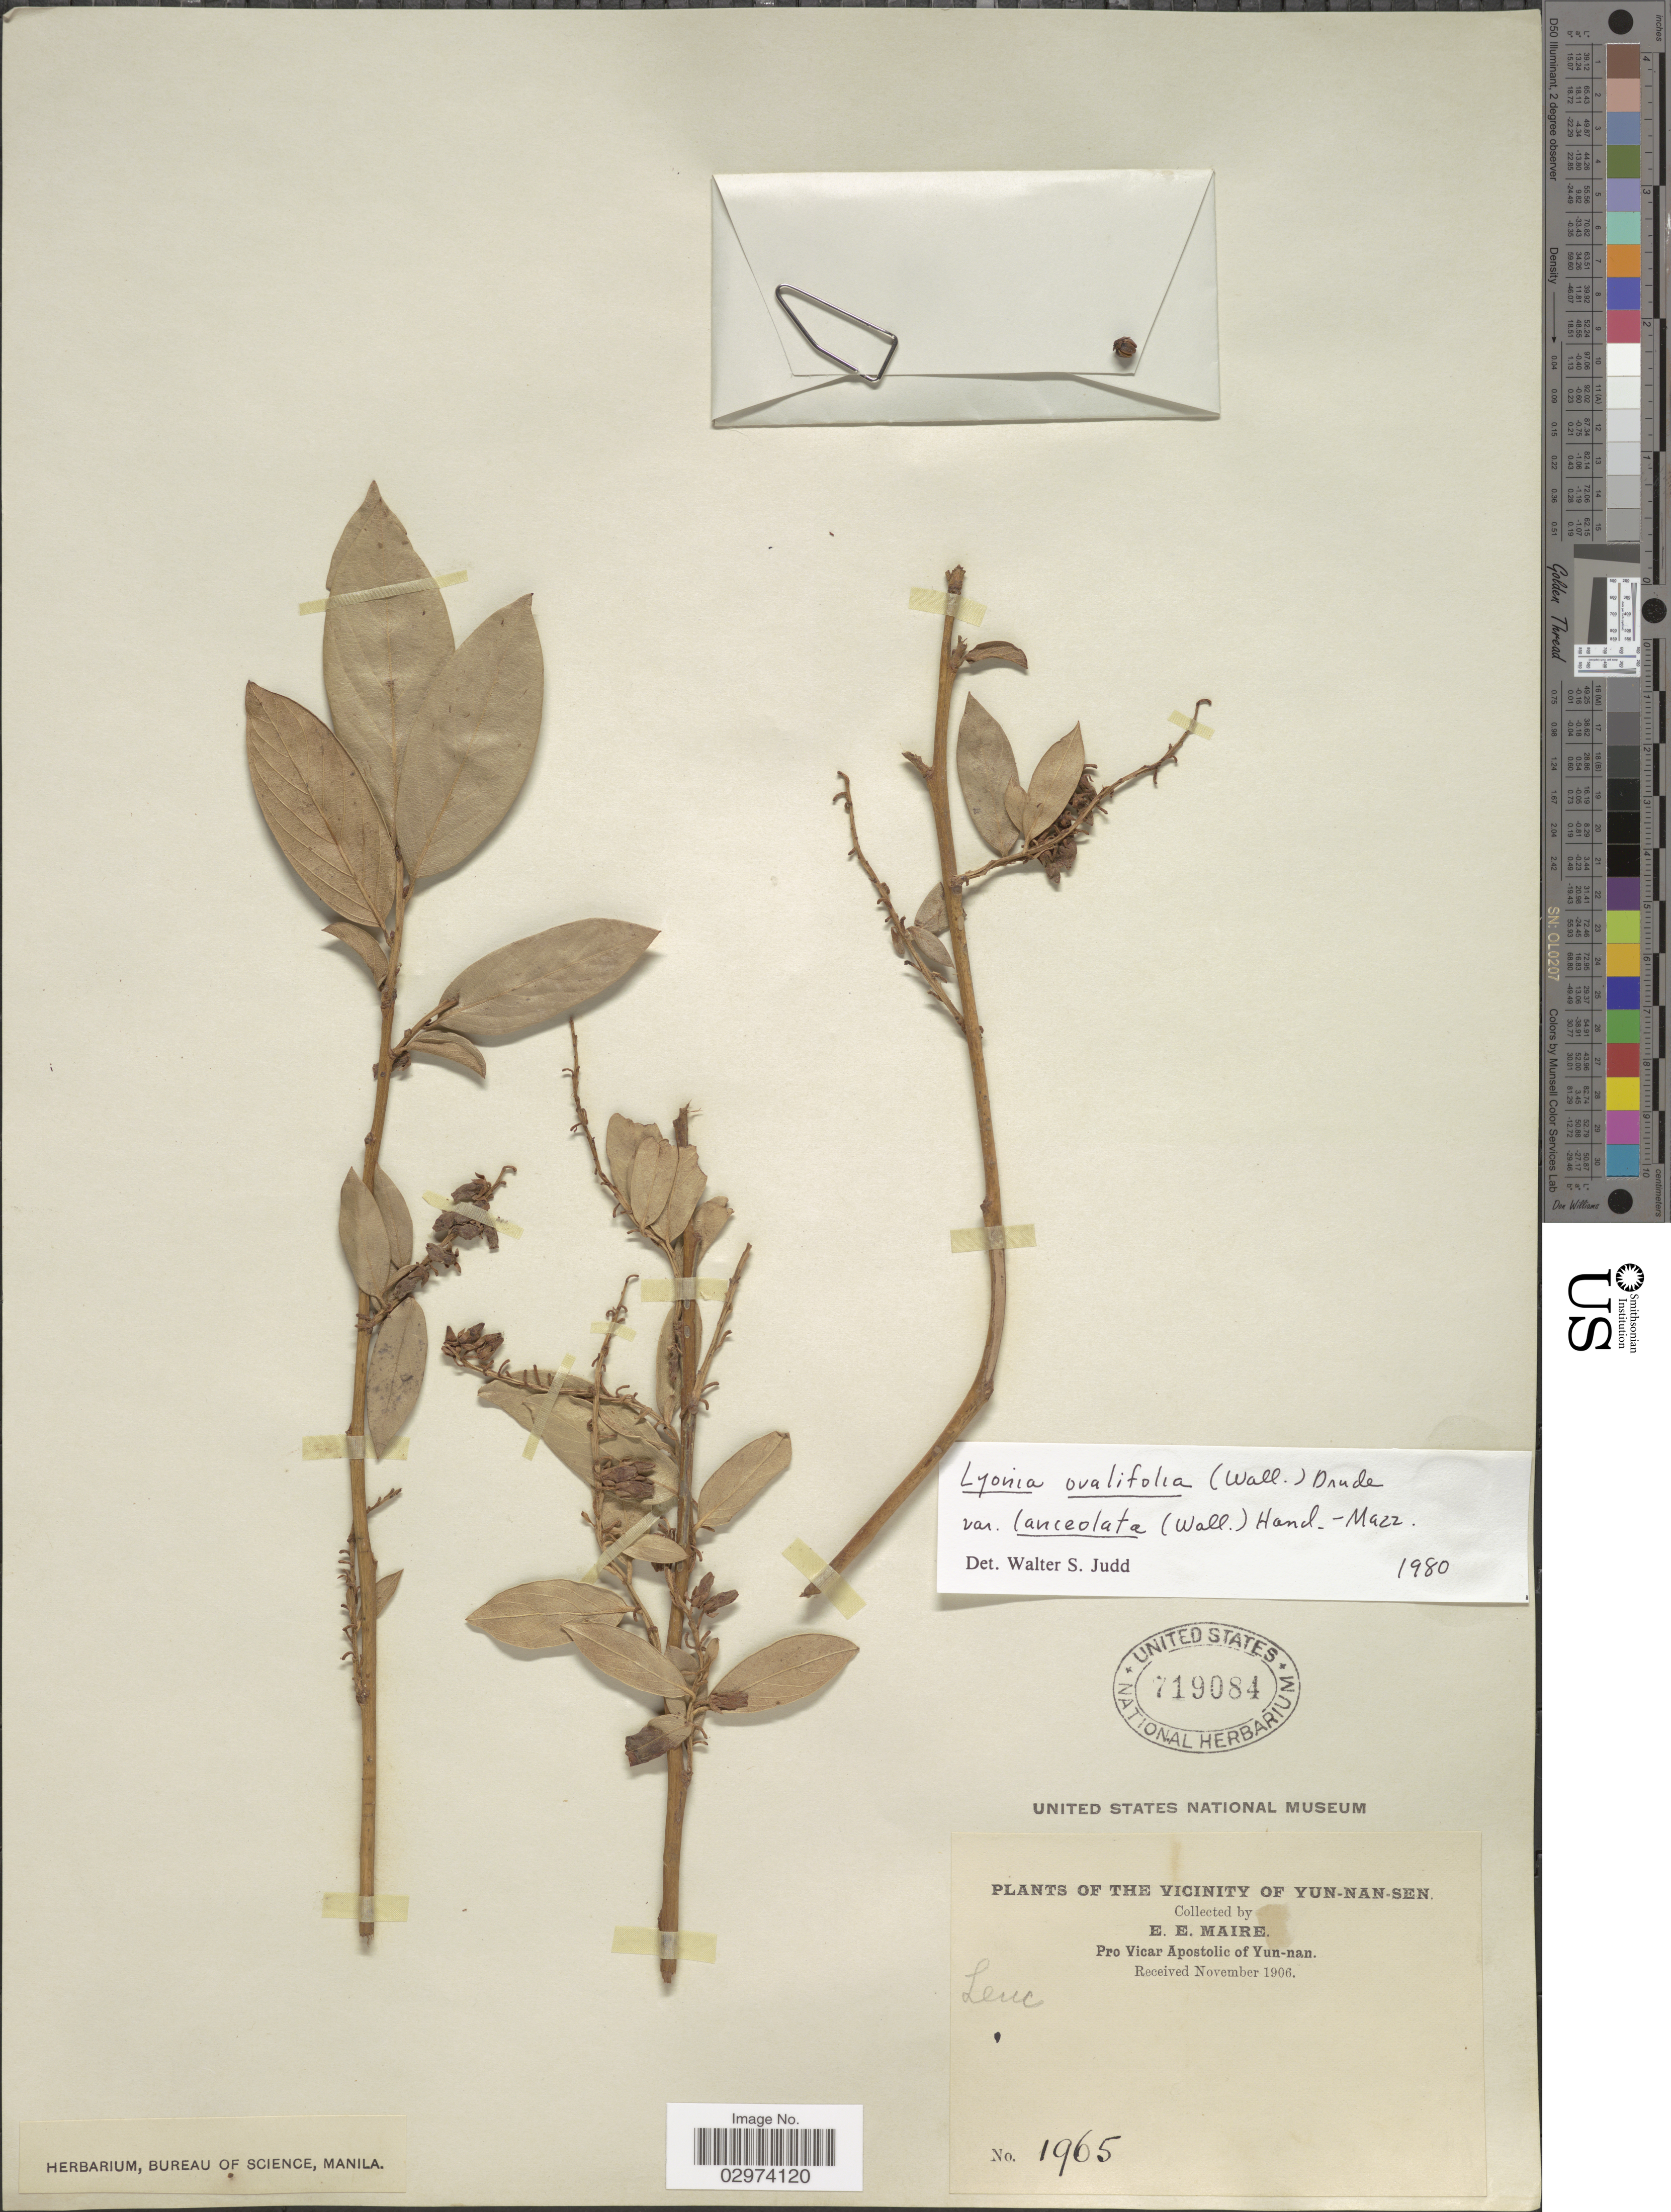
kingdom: Plantae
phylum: Tracheophyta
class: Magnoliopsida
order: Ericales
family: Ericaceae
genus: Lyonia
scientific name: Lyonia ovalifolia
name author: (Wall.) Drude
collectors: E. E. Maire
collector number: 1965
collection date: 1906-11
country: China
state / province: Yunnan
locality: Vicinity of Yun-Nan-Sen. Pro Vicar Apostolic of Yun-nan.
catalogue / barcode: US 719084